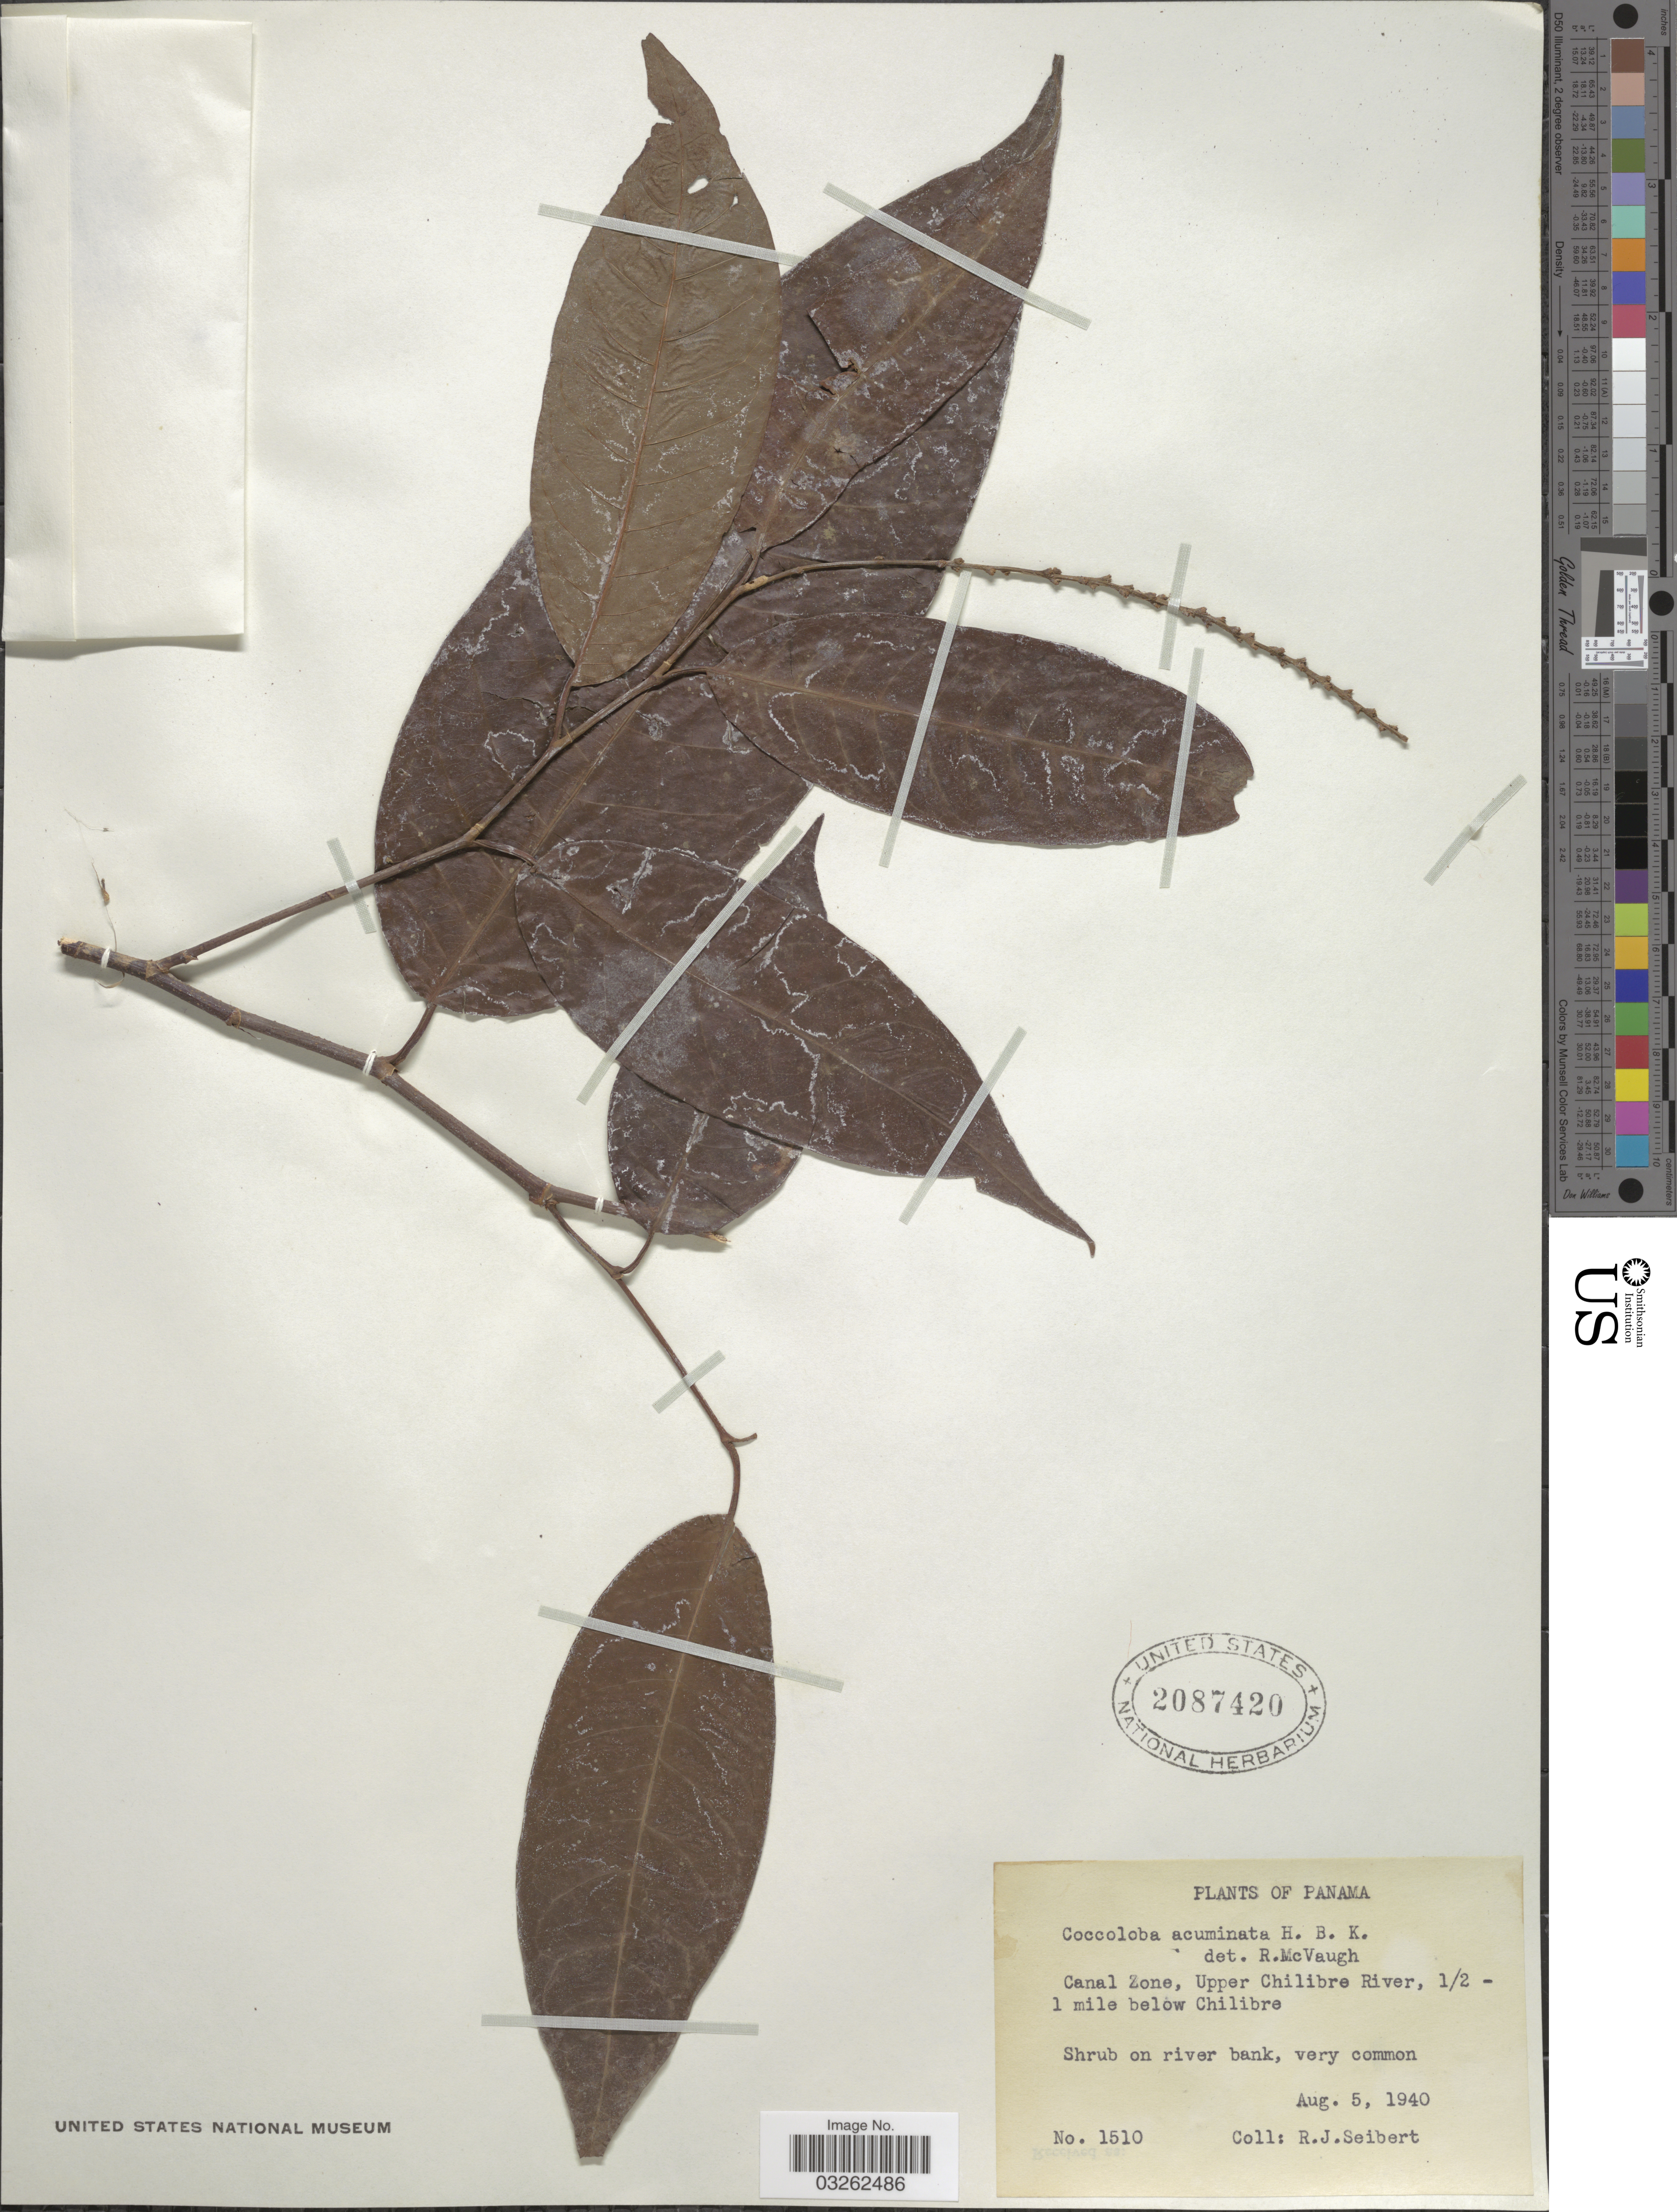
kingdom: Plantae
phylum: Tracheophyta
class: Magnoliopsida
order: Caryophyllales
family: Polygonaceae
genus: Coccoloba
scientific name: Coccoloba acuminata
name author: Kunth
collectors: R. J. Seibert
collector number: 1510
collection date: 1940-08-05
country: Panama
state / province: Colón / Panamá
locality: Canal Zone, Upper Chilibre River, ½ - 1 mile below Chilibre.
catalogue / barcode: US 2087420